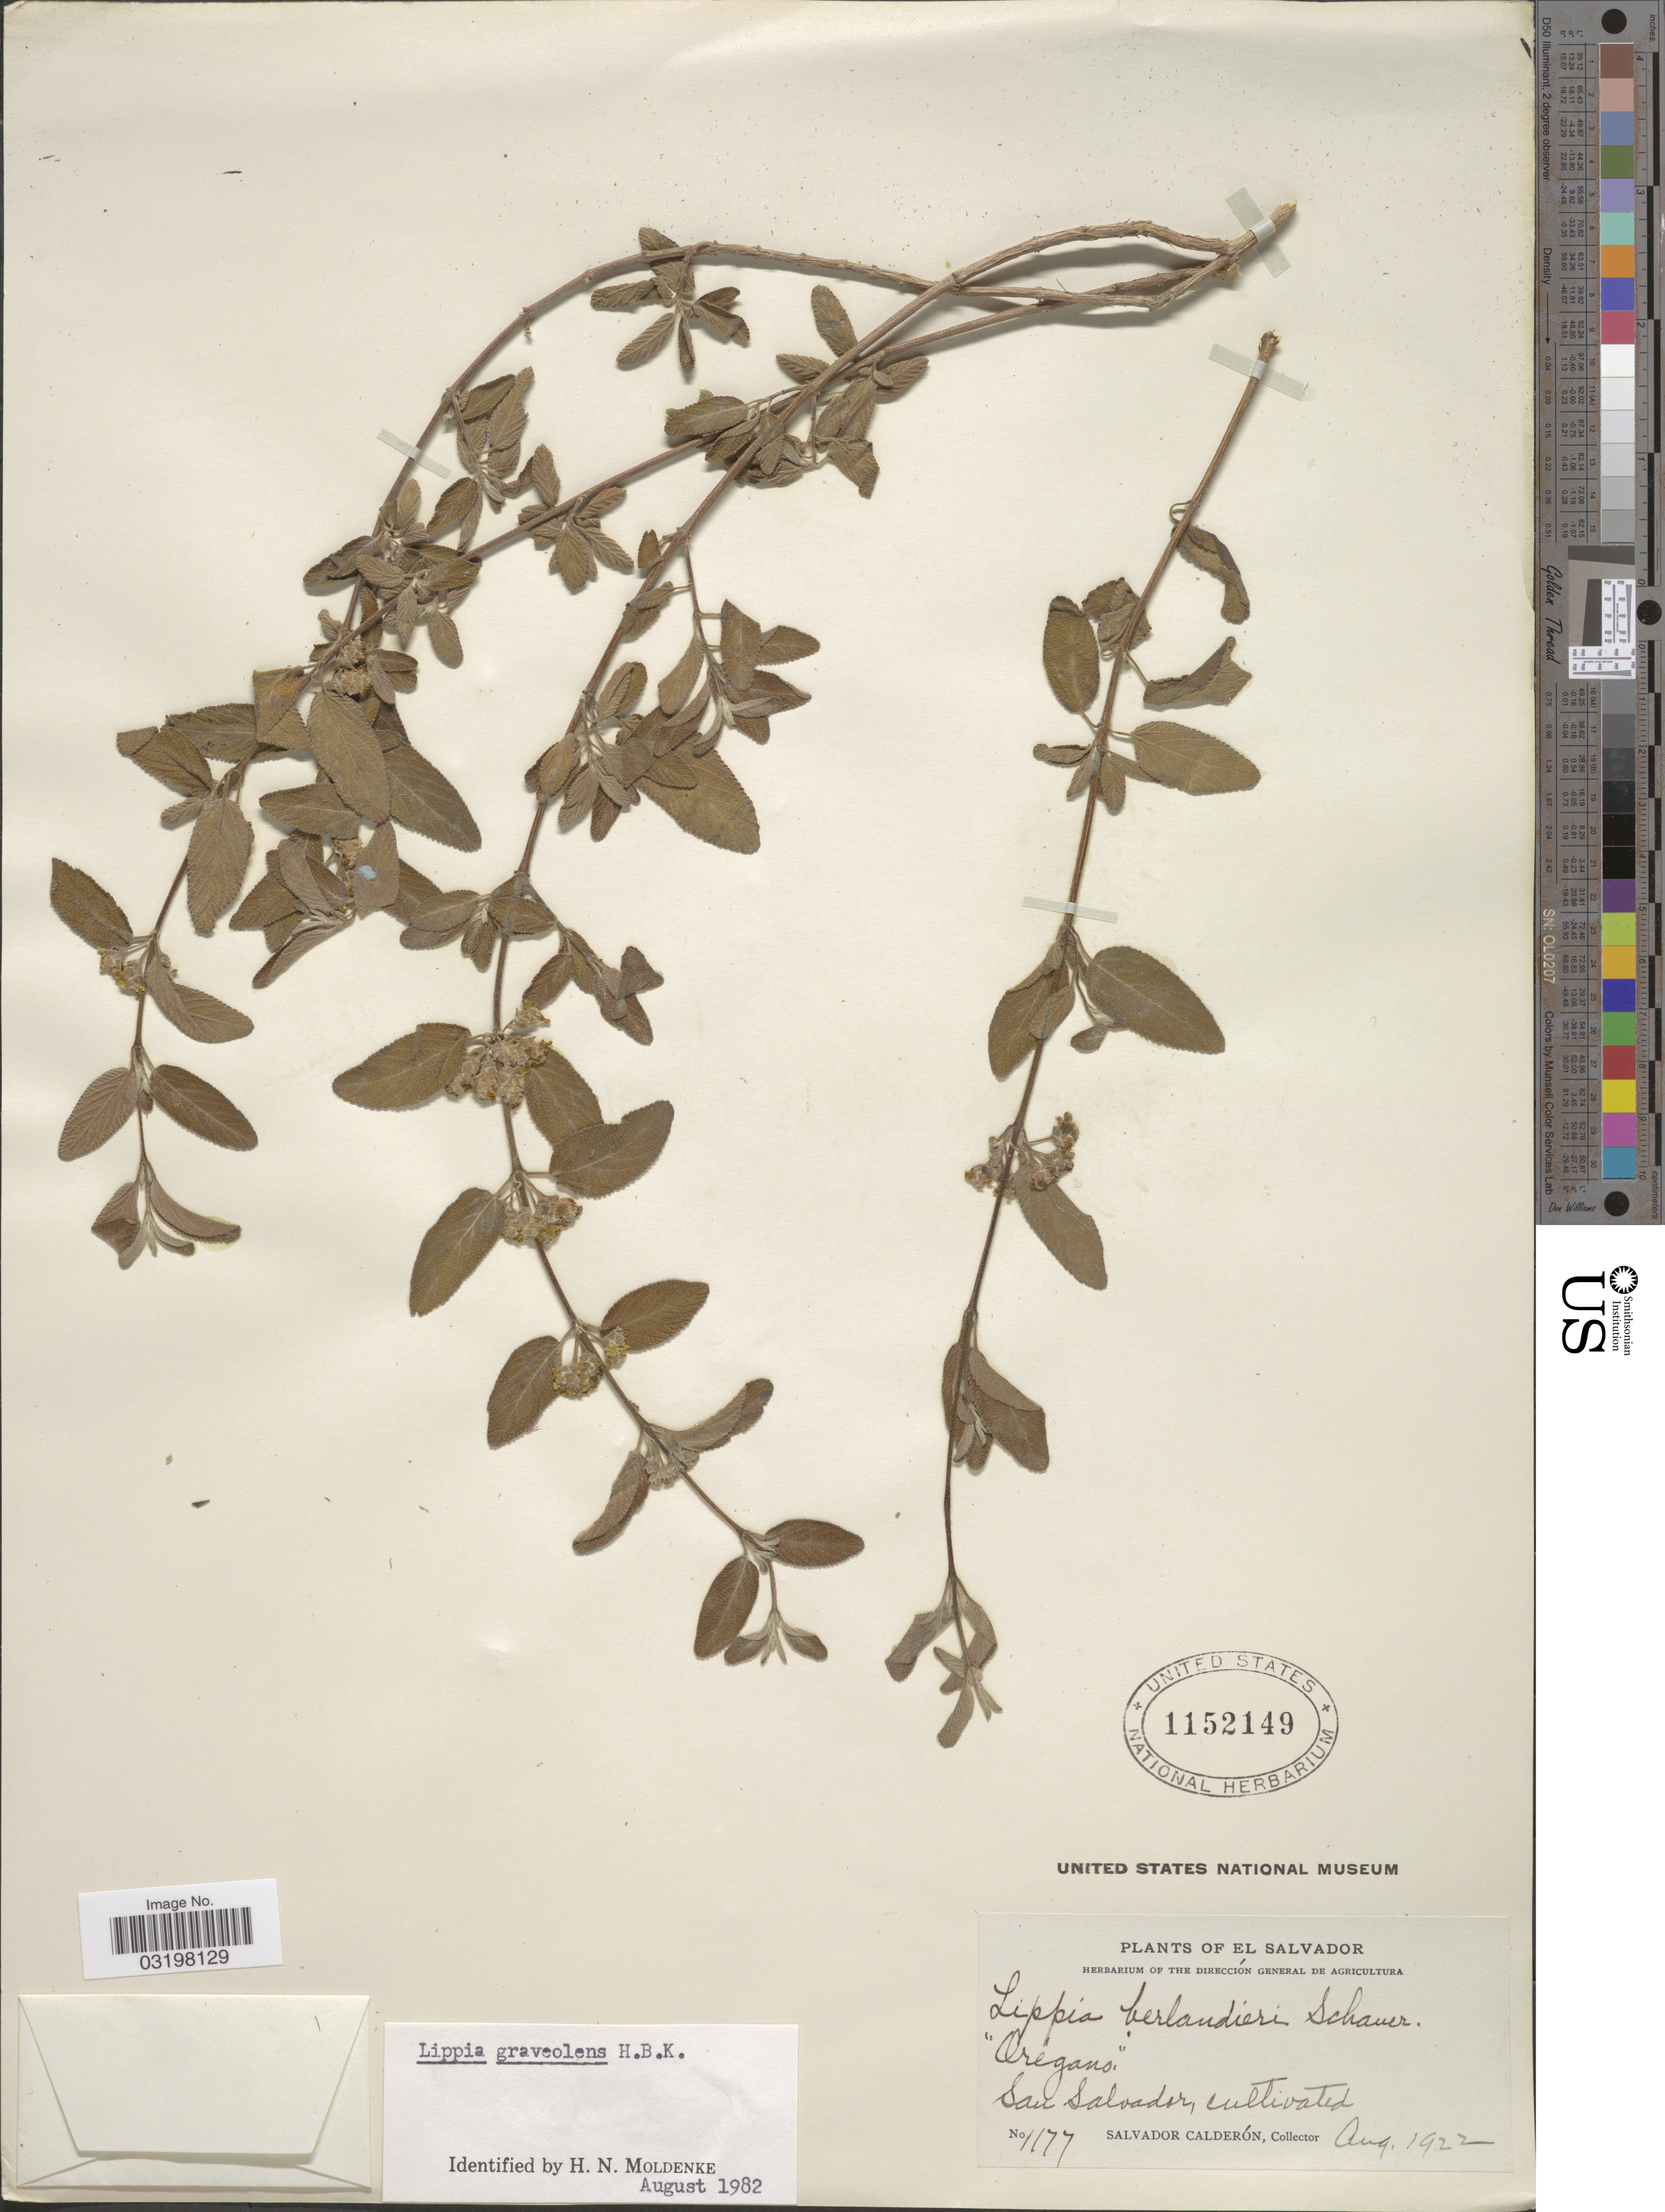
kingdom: Plantae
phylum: Tracheophyta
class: Magnoliopsida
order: Lamiales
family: Verbenaceae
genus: Lippia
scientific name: Lippia graveolens f. graveolens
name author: Kunth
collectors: S. Calderón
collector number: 1177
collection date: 1922-08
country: El Salvador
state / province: San Salvador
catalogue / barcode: US 1152149